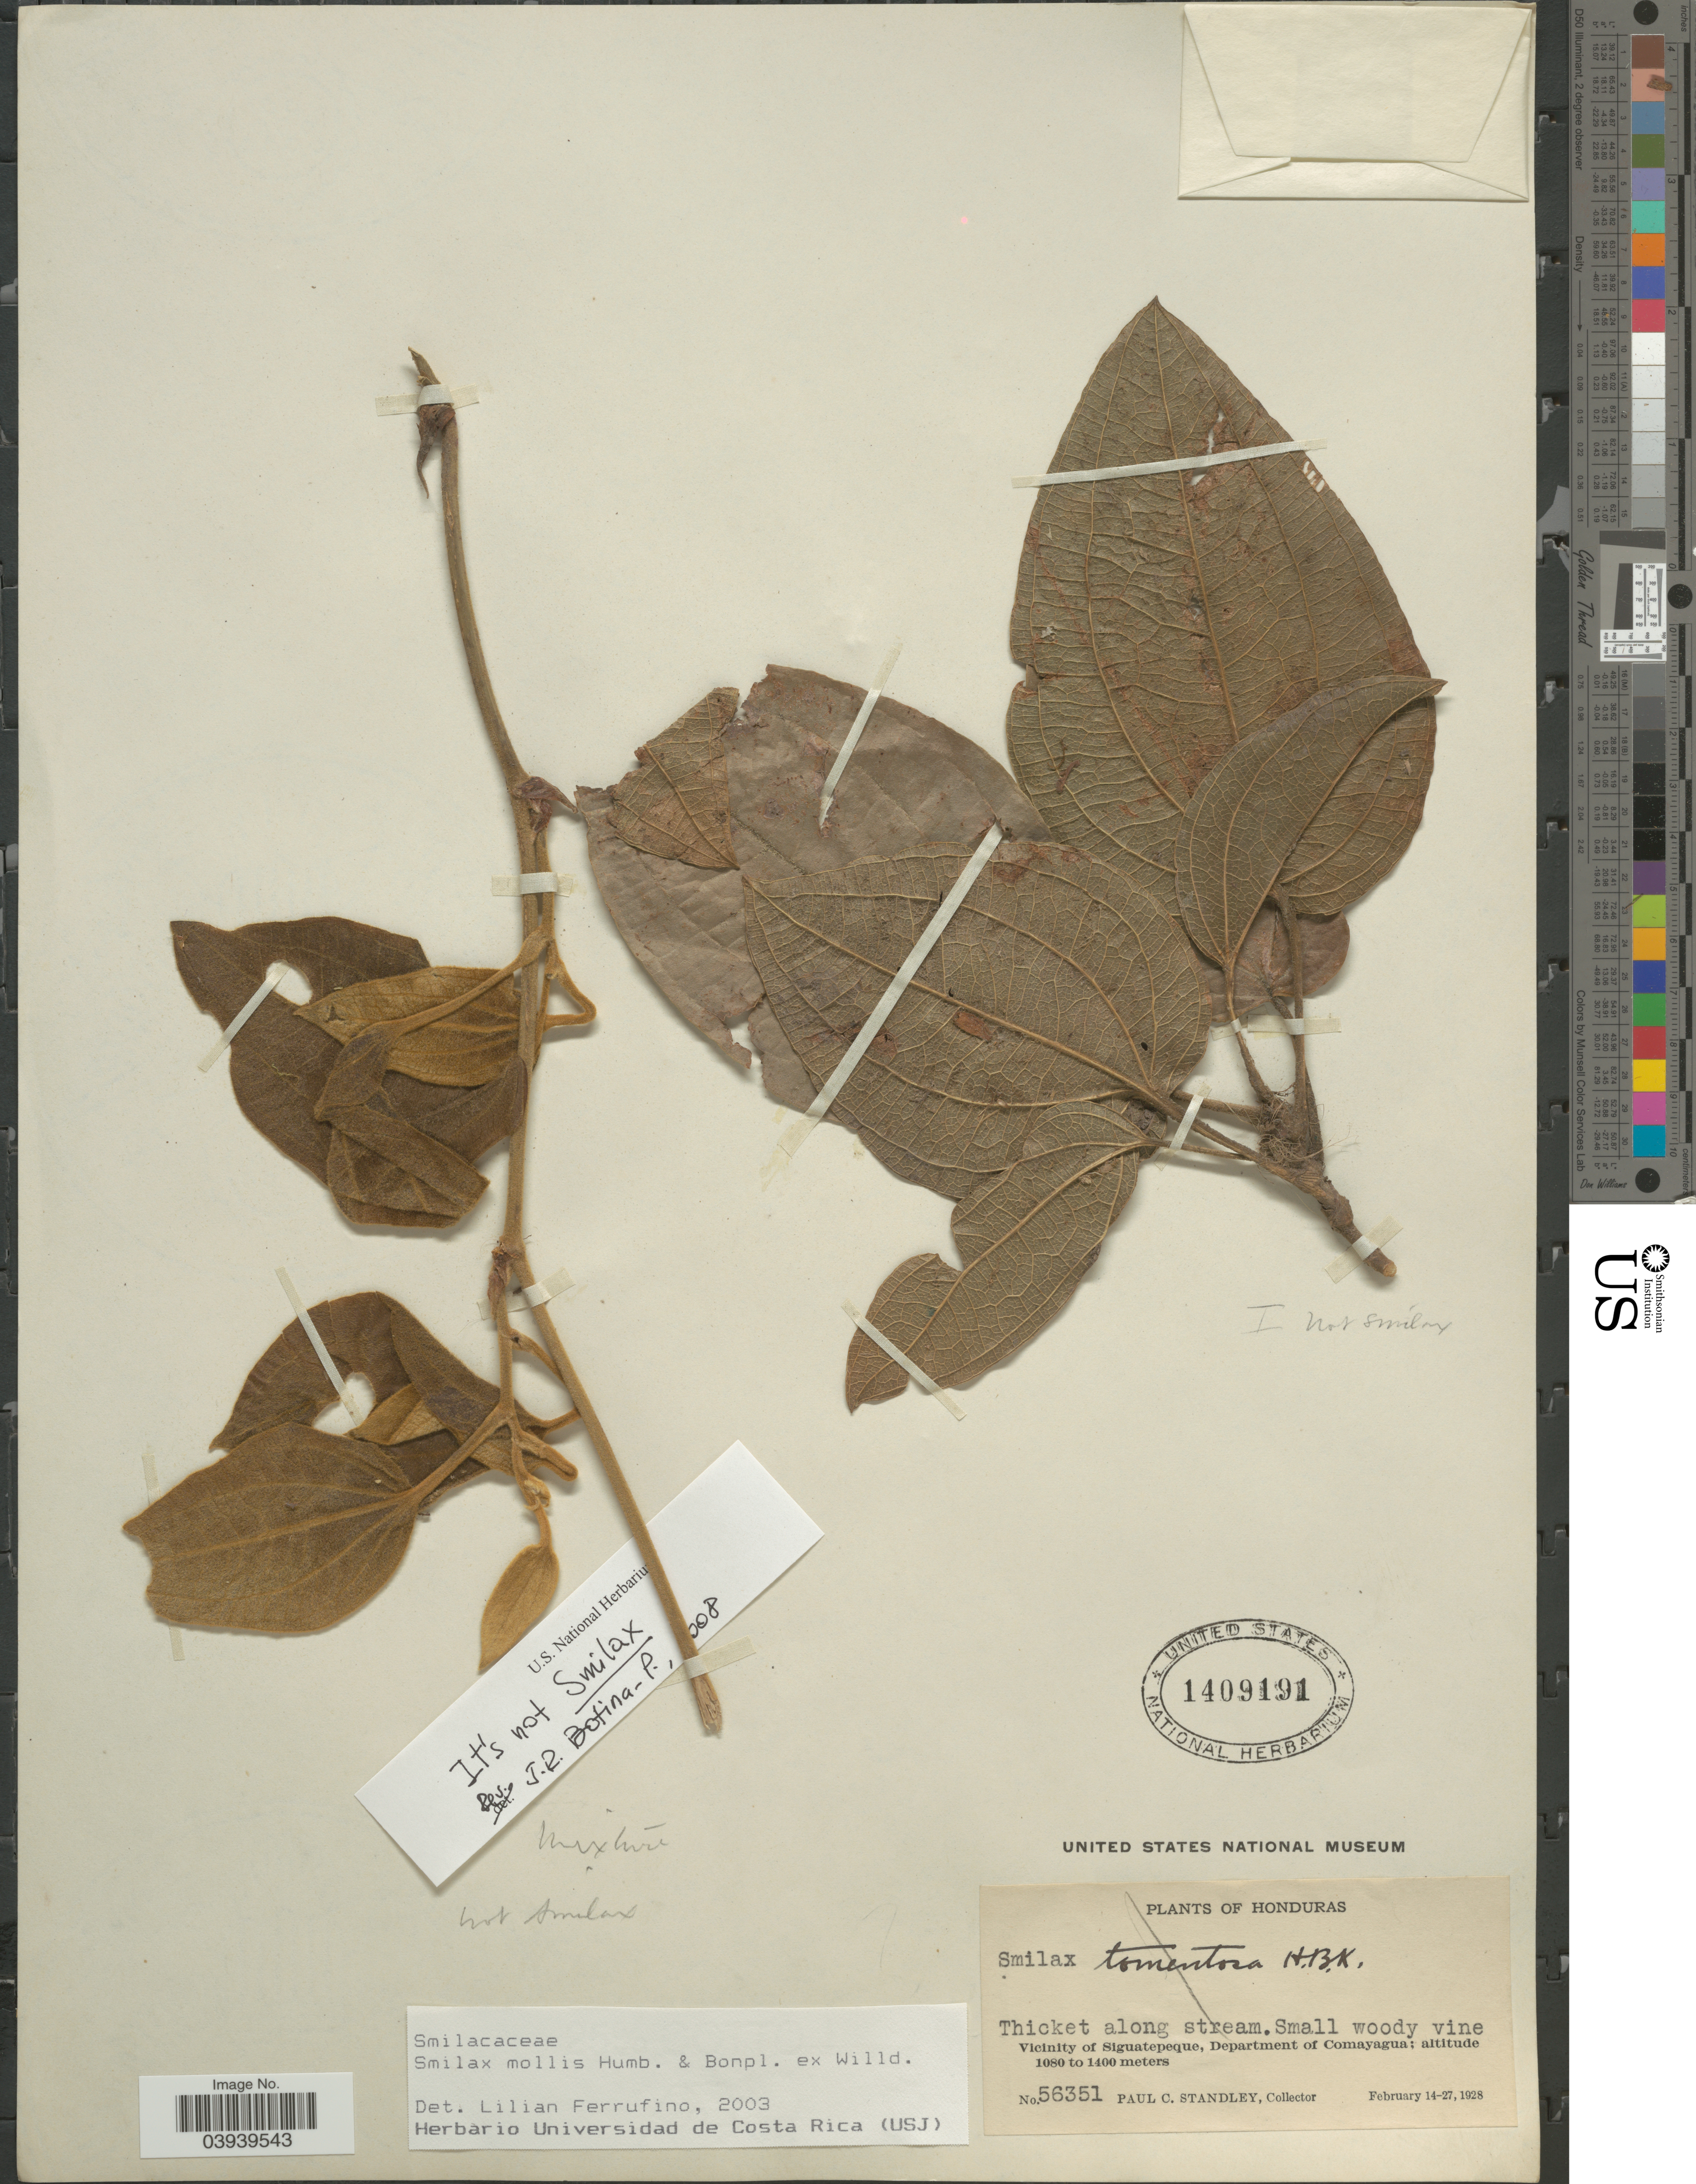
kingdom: Plantae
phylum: Tracheophyta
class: Liliopsida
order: Liliales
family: Smilacaceae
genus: Smilax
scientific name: Smilax mollis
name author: Humb. & Bonpl. ex Willd.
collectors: P. C. Standley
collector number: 56351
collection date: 1928-02-14/1928-02-27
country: Honduras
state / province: Comayagua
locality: Vicinity of Siguatepeque, Department of Comayagua.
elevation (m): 1080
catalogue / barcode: US 1409191